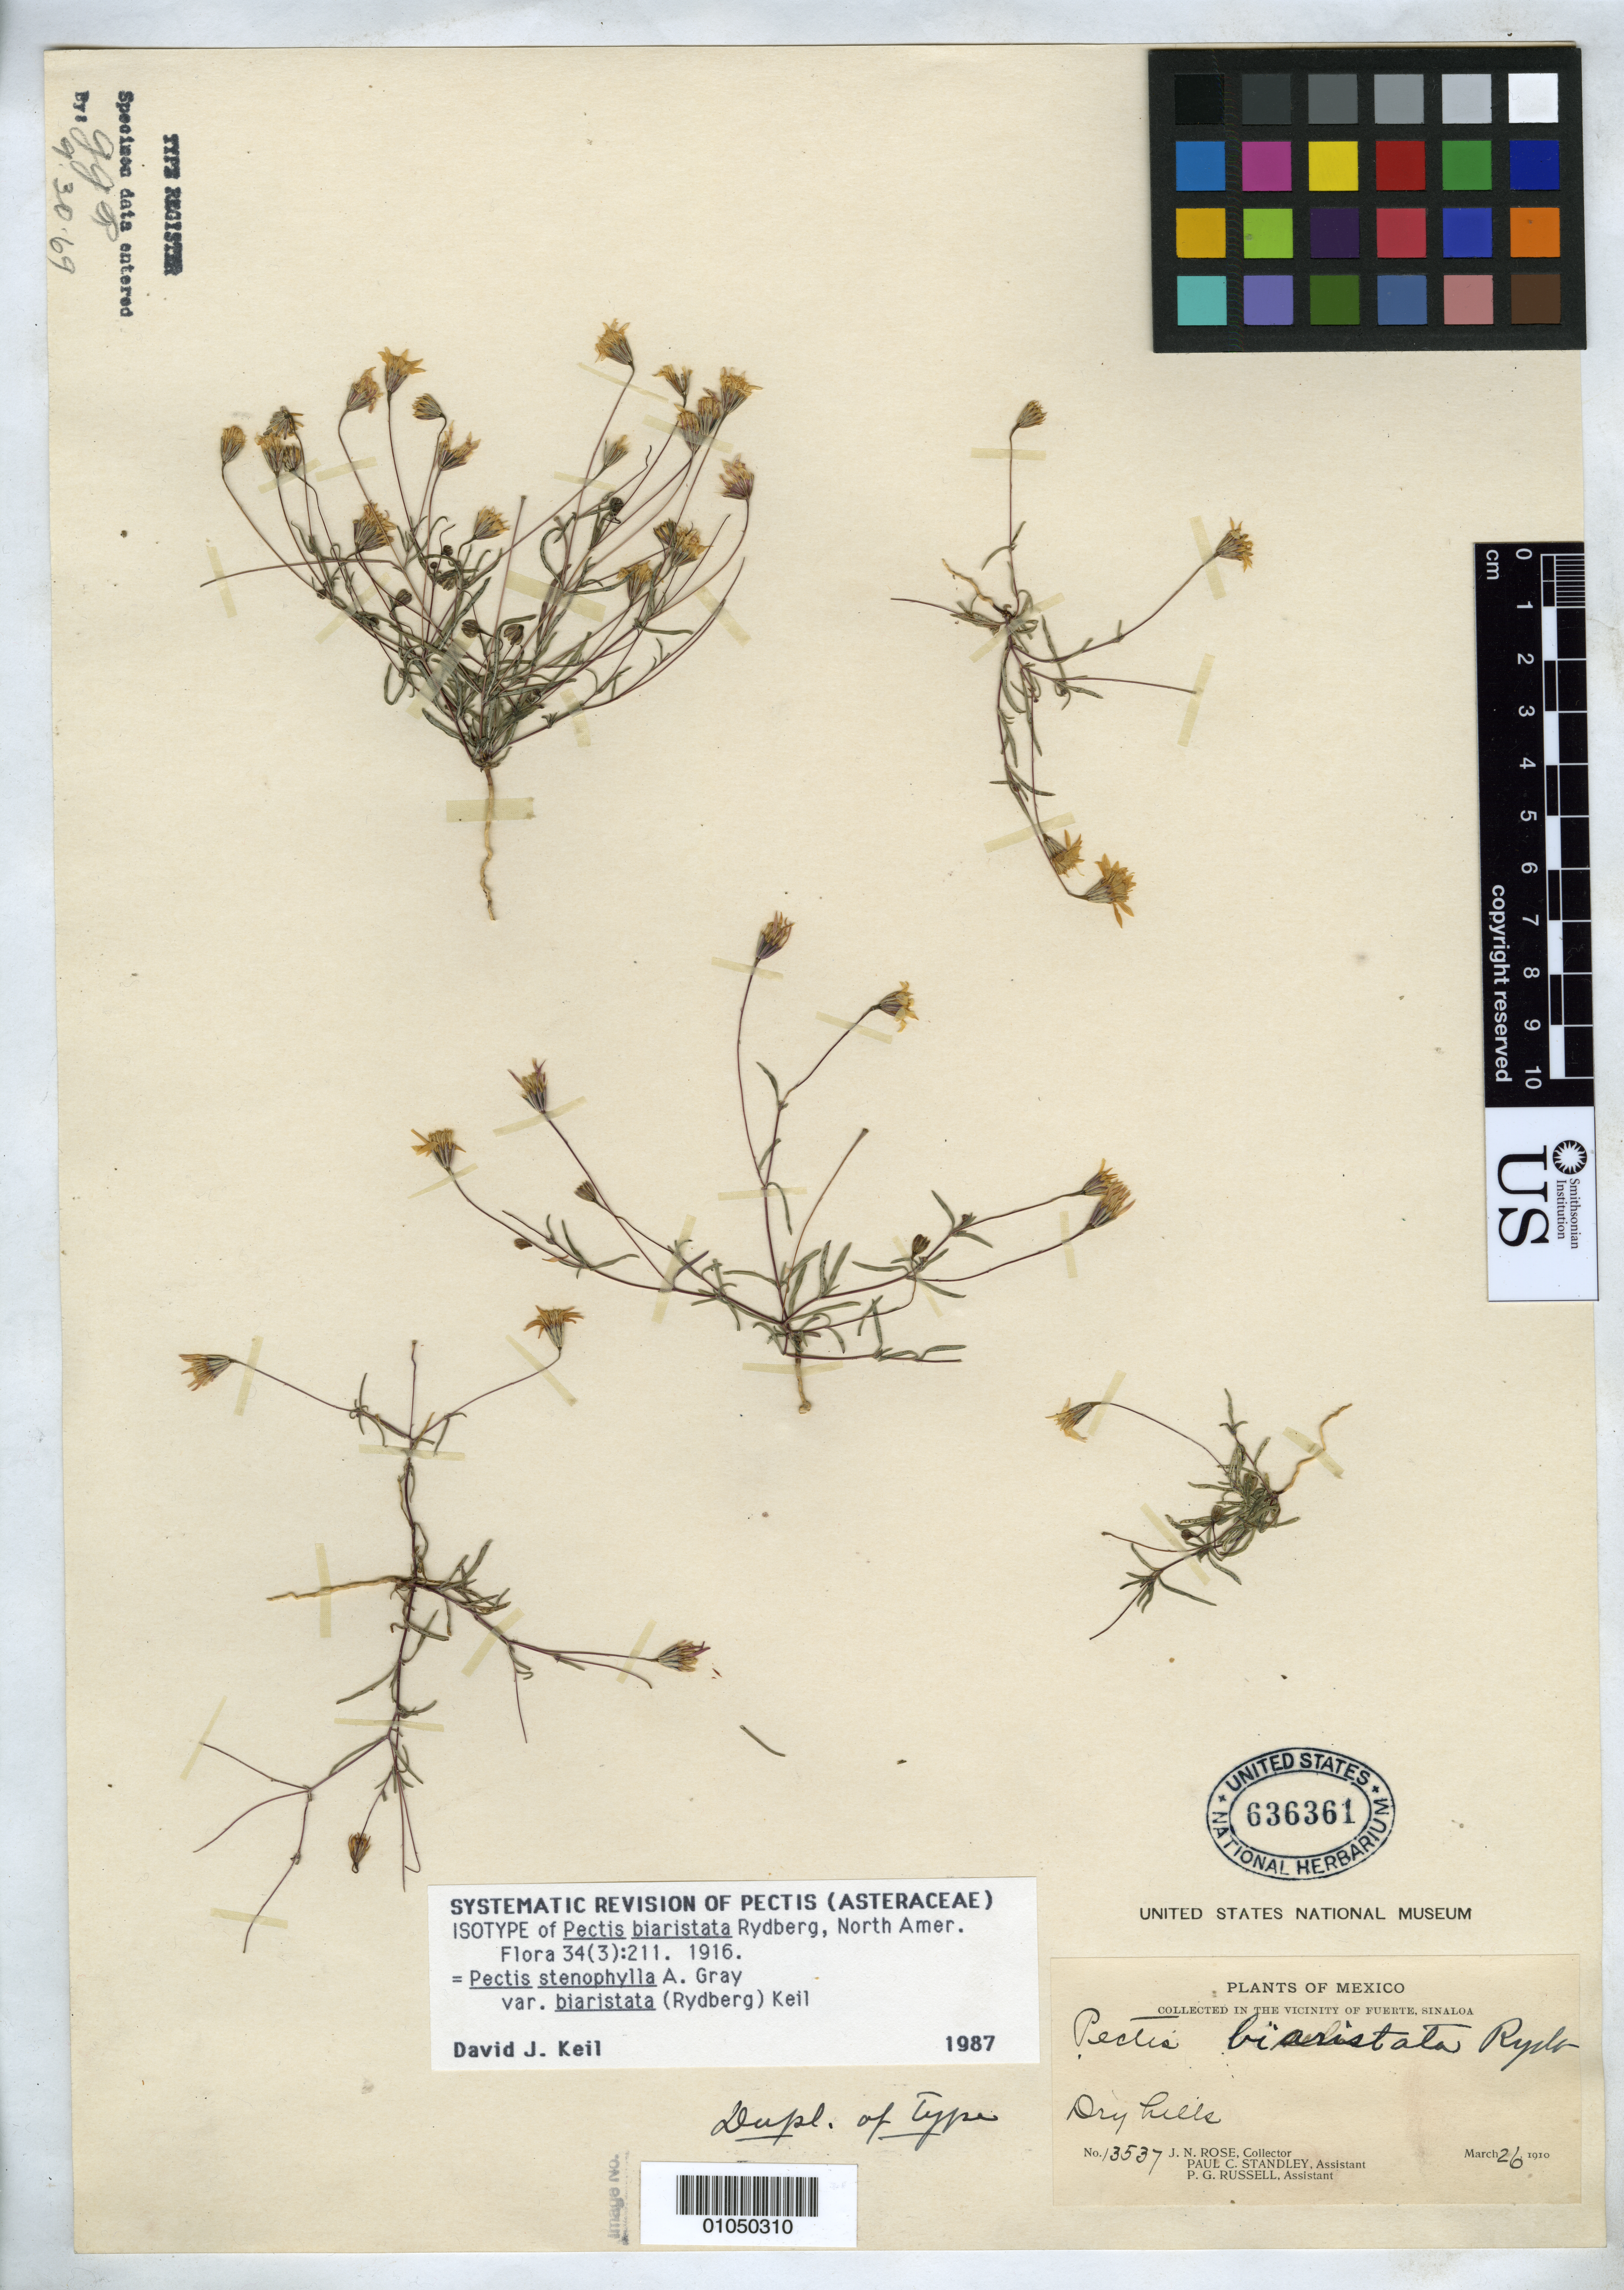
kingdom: Plantae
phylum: Tracheophyta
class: Magnoliopsida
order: Asterales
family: Asteraceae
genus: Pectis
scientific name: Pectis biaristata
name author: Rydb.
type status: Isotype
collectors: J. N. Rose, P. C. Standley & P. G. Russell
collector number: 13537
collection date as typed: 26 Mar 1910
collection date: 1910-03-26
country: Mexico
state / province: Sinaloa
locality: Fuerte vicinity.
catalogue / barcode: US 636361